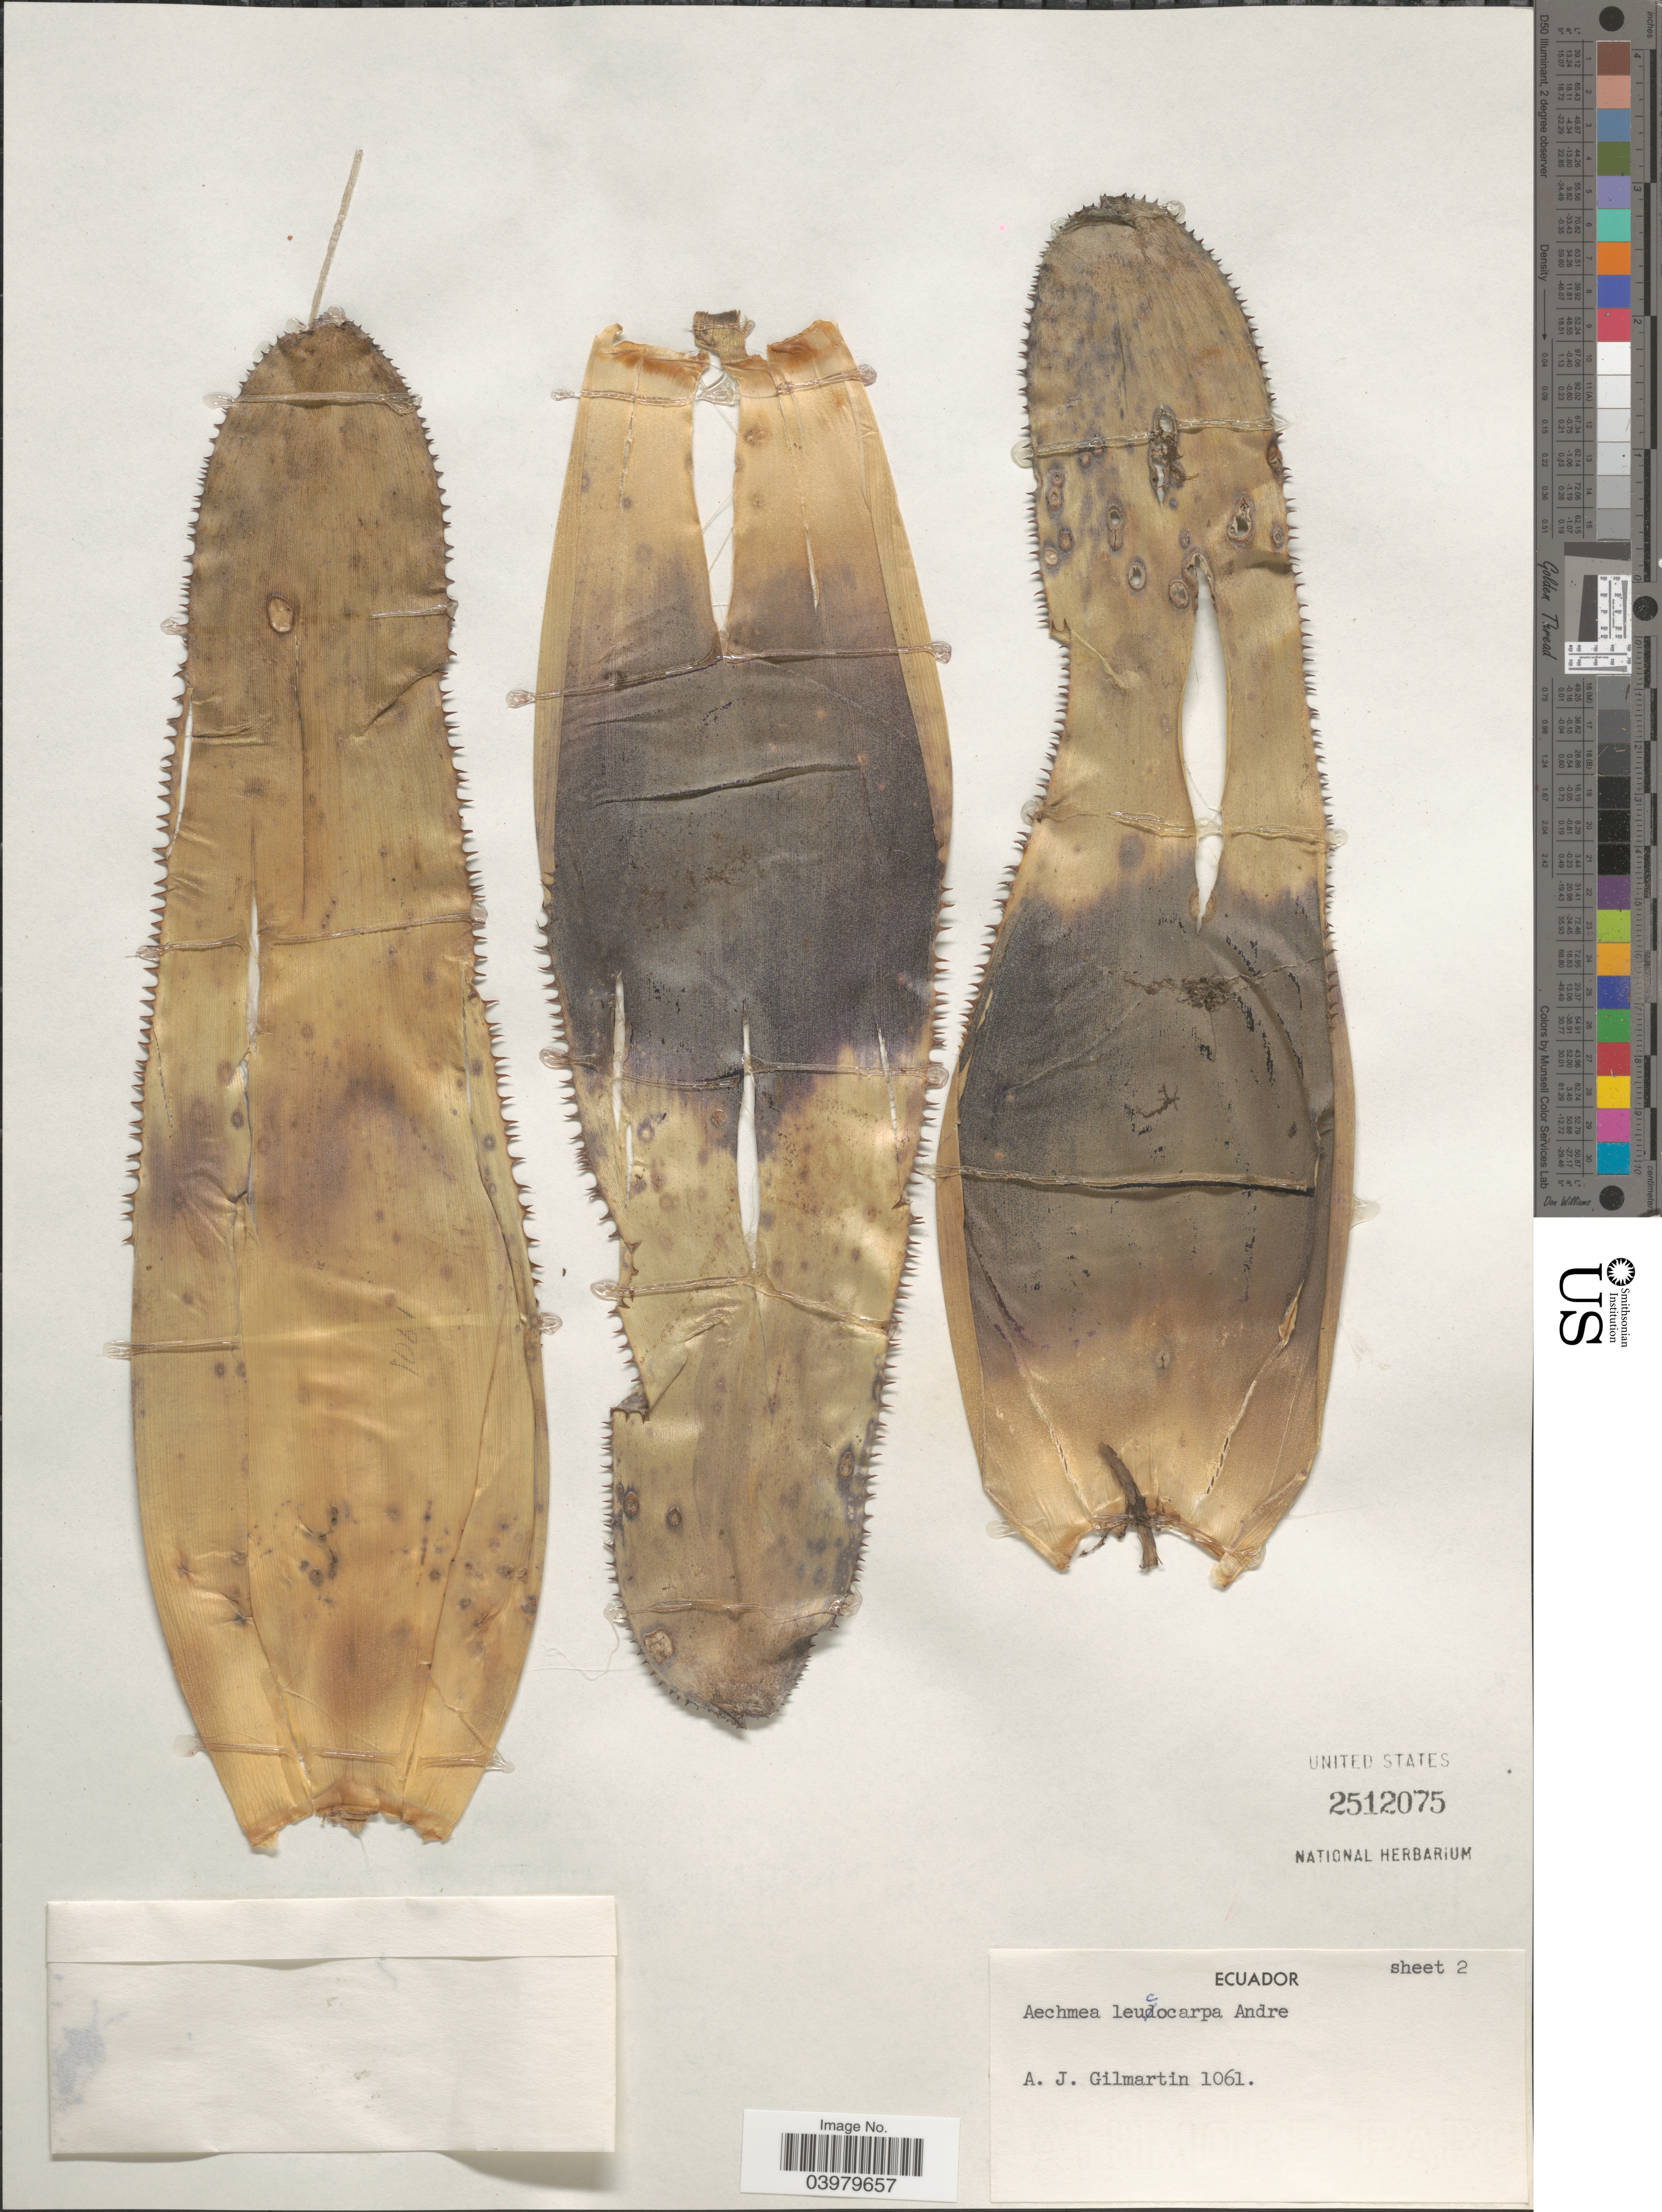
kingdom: Plantae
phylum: Tracheophyta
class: Liliopsida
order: Poales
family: Bromeliaceae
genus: Aechmea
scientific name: Aechmea leucocarpa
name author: André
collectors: A. J. Gilmartin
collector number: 1061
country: Ecuador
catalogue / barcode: US 2512075